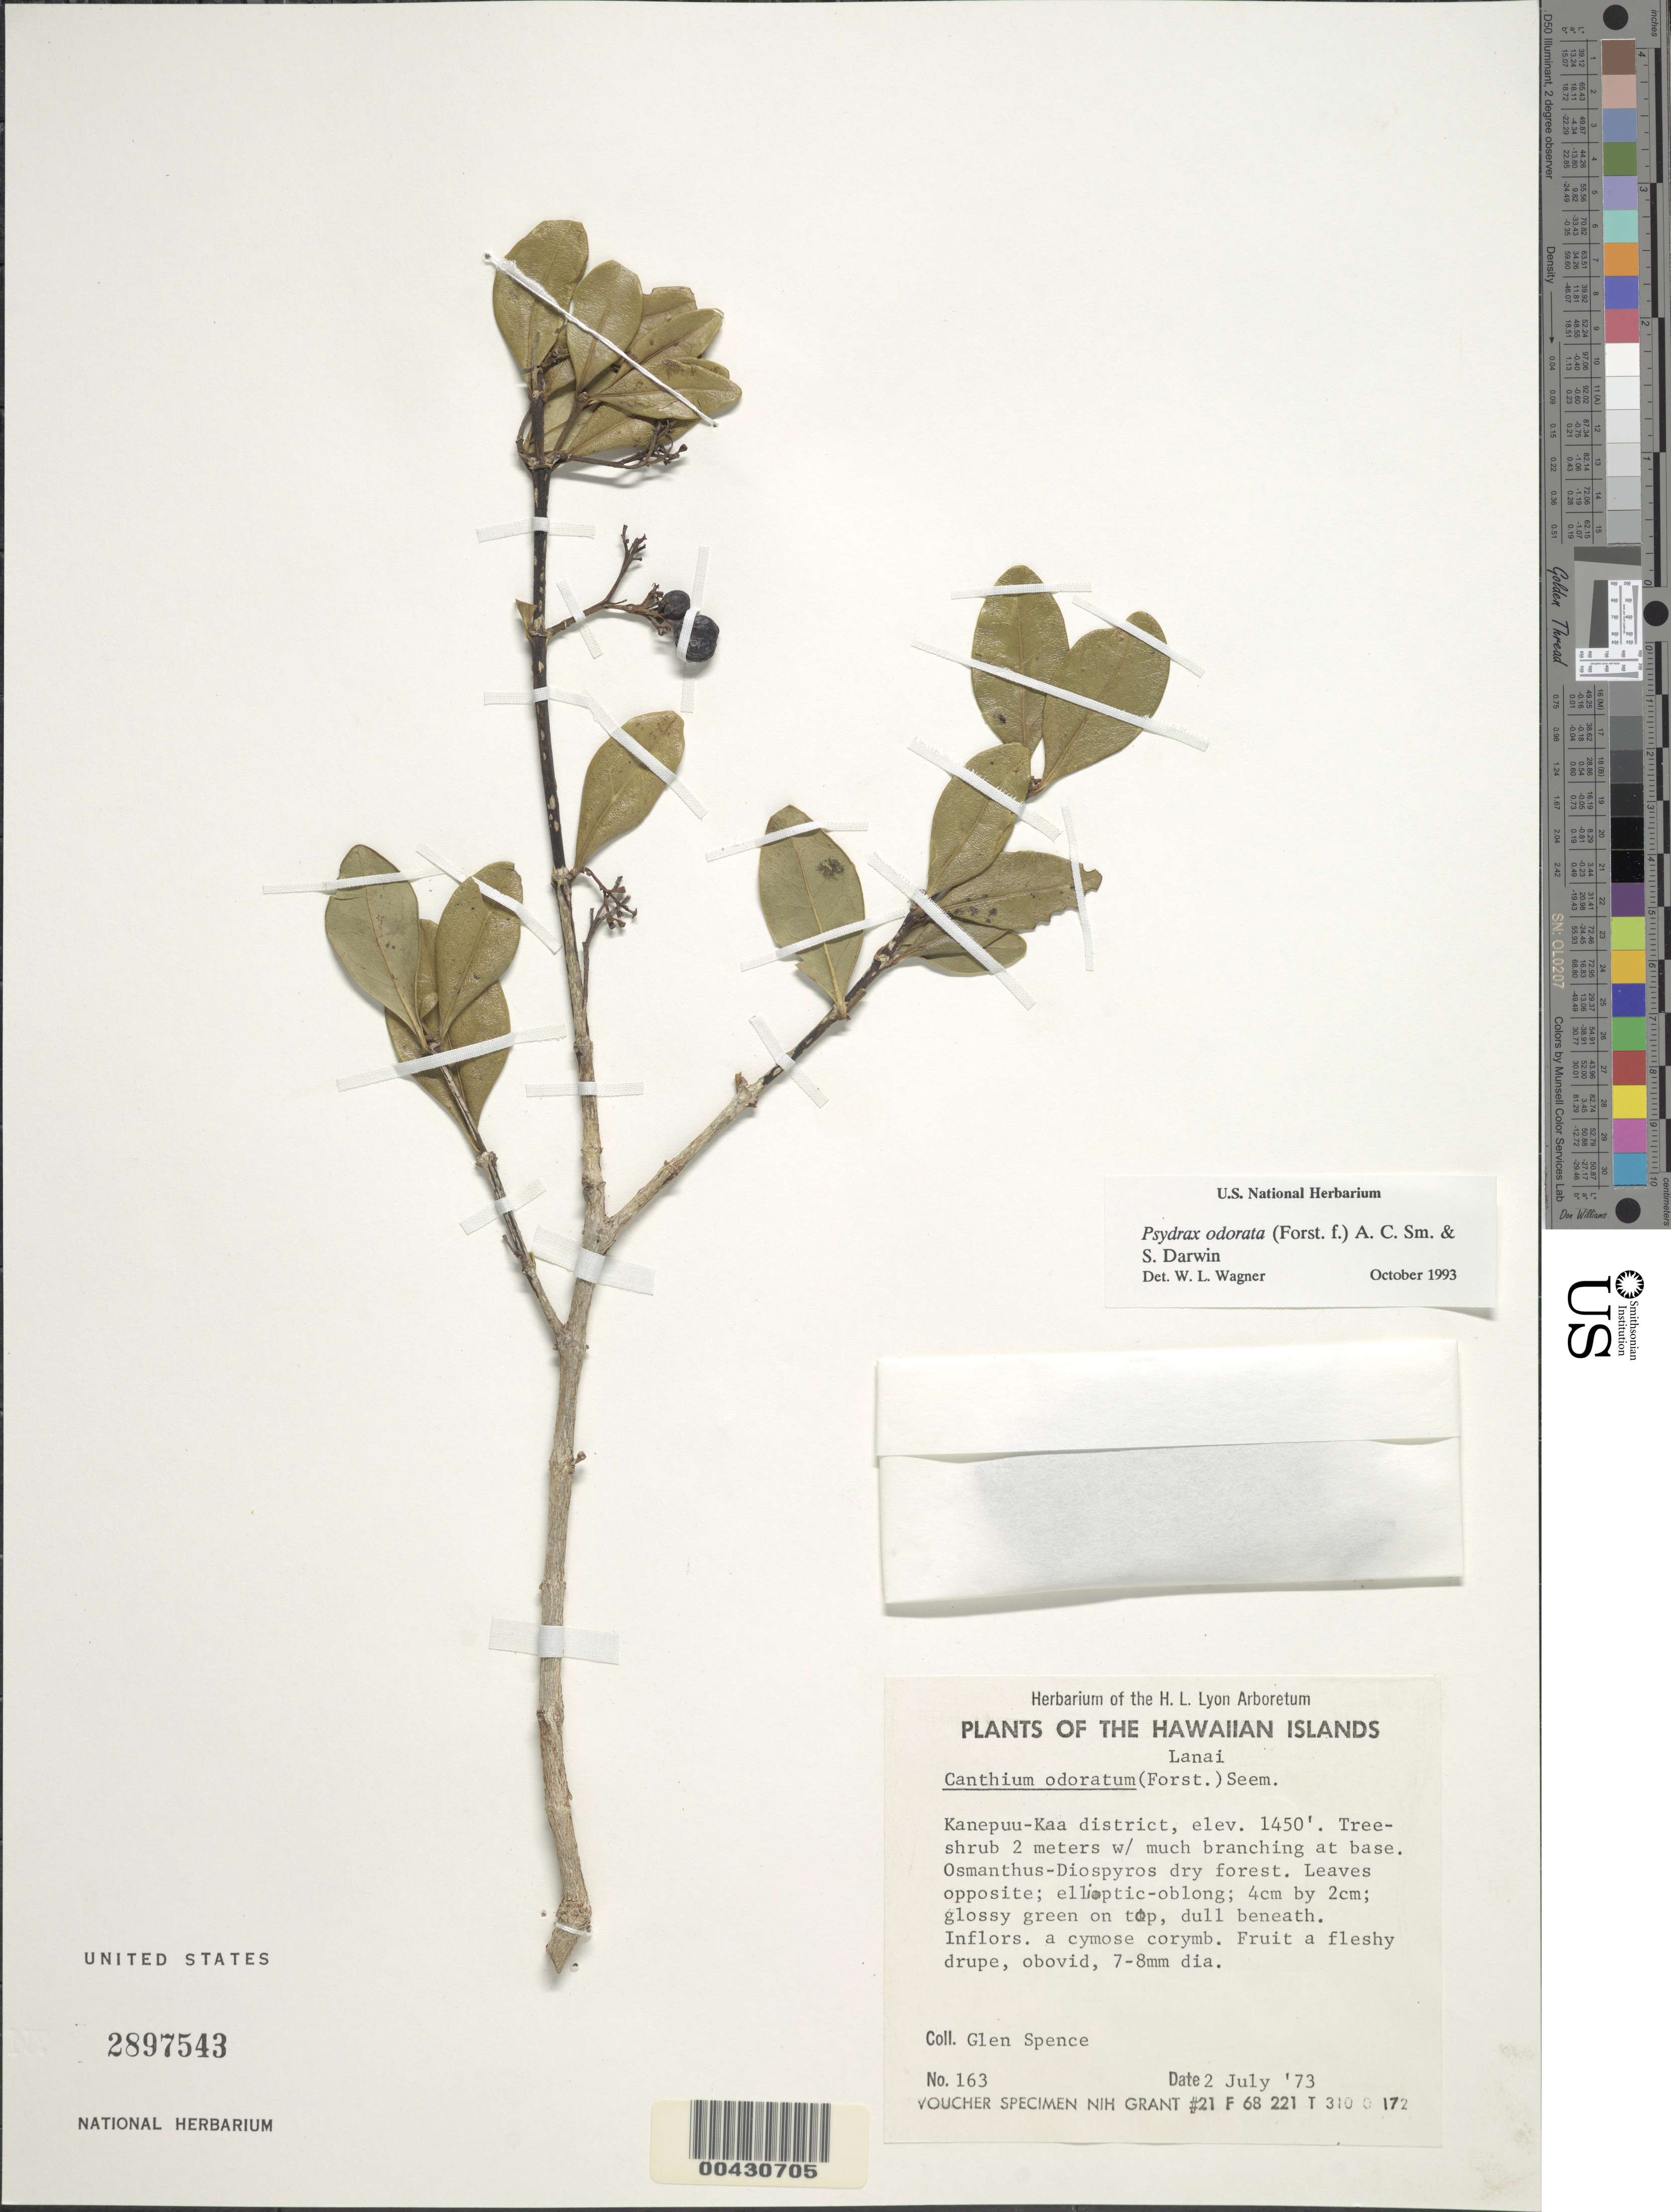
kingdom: Plantae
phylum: Tracheophyta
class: Magnoliopsida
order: Gentianales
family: Rubiaceae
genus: Psydrax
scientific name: Psydrax odorata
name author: (G. Forst.) A.C. Sm. & S.P. Darwin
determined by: Wagner, W. L., (BOT), Smithsonian Institution - National Museum of Natural History (UNITED STATES)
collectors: G. Spence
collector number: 163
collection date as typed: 2 Jul 1973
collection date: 1973-07-02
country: United States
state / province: Hawaii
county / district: Maui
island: Lana'i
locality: Kanepuu-Kaa District.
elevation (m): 442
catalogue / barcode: US 2897543